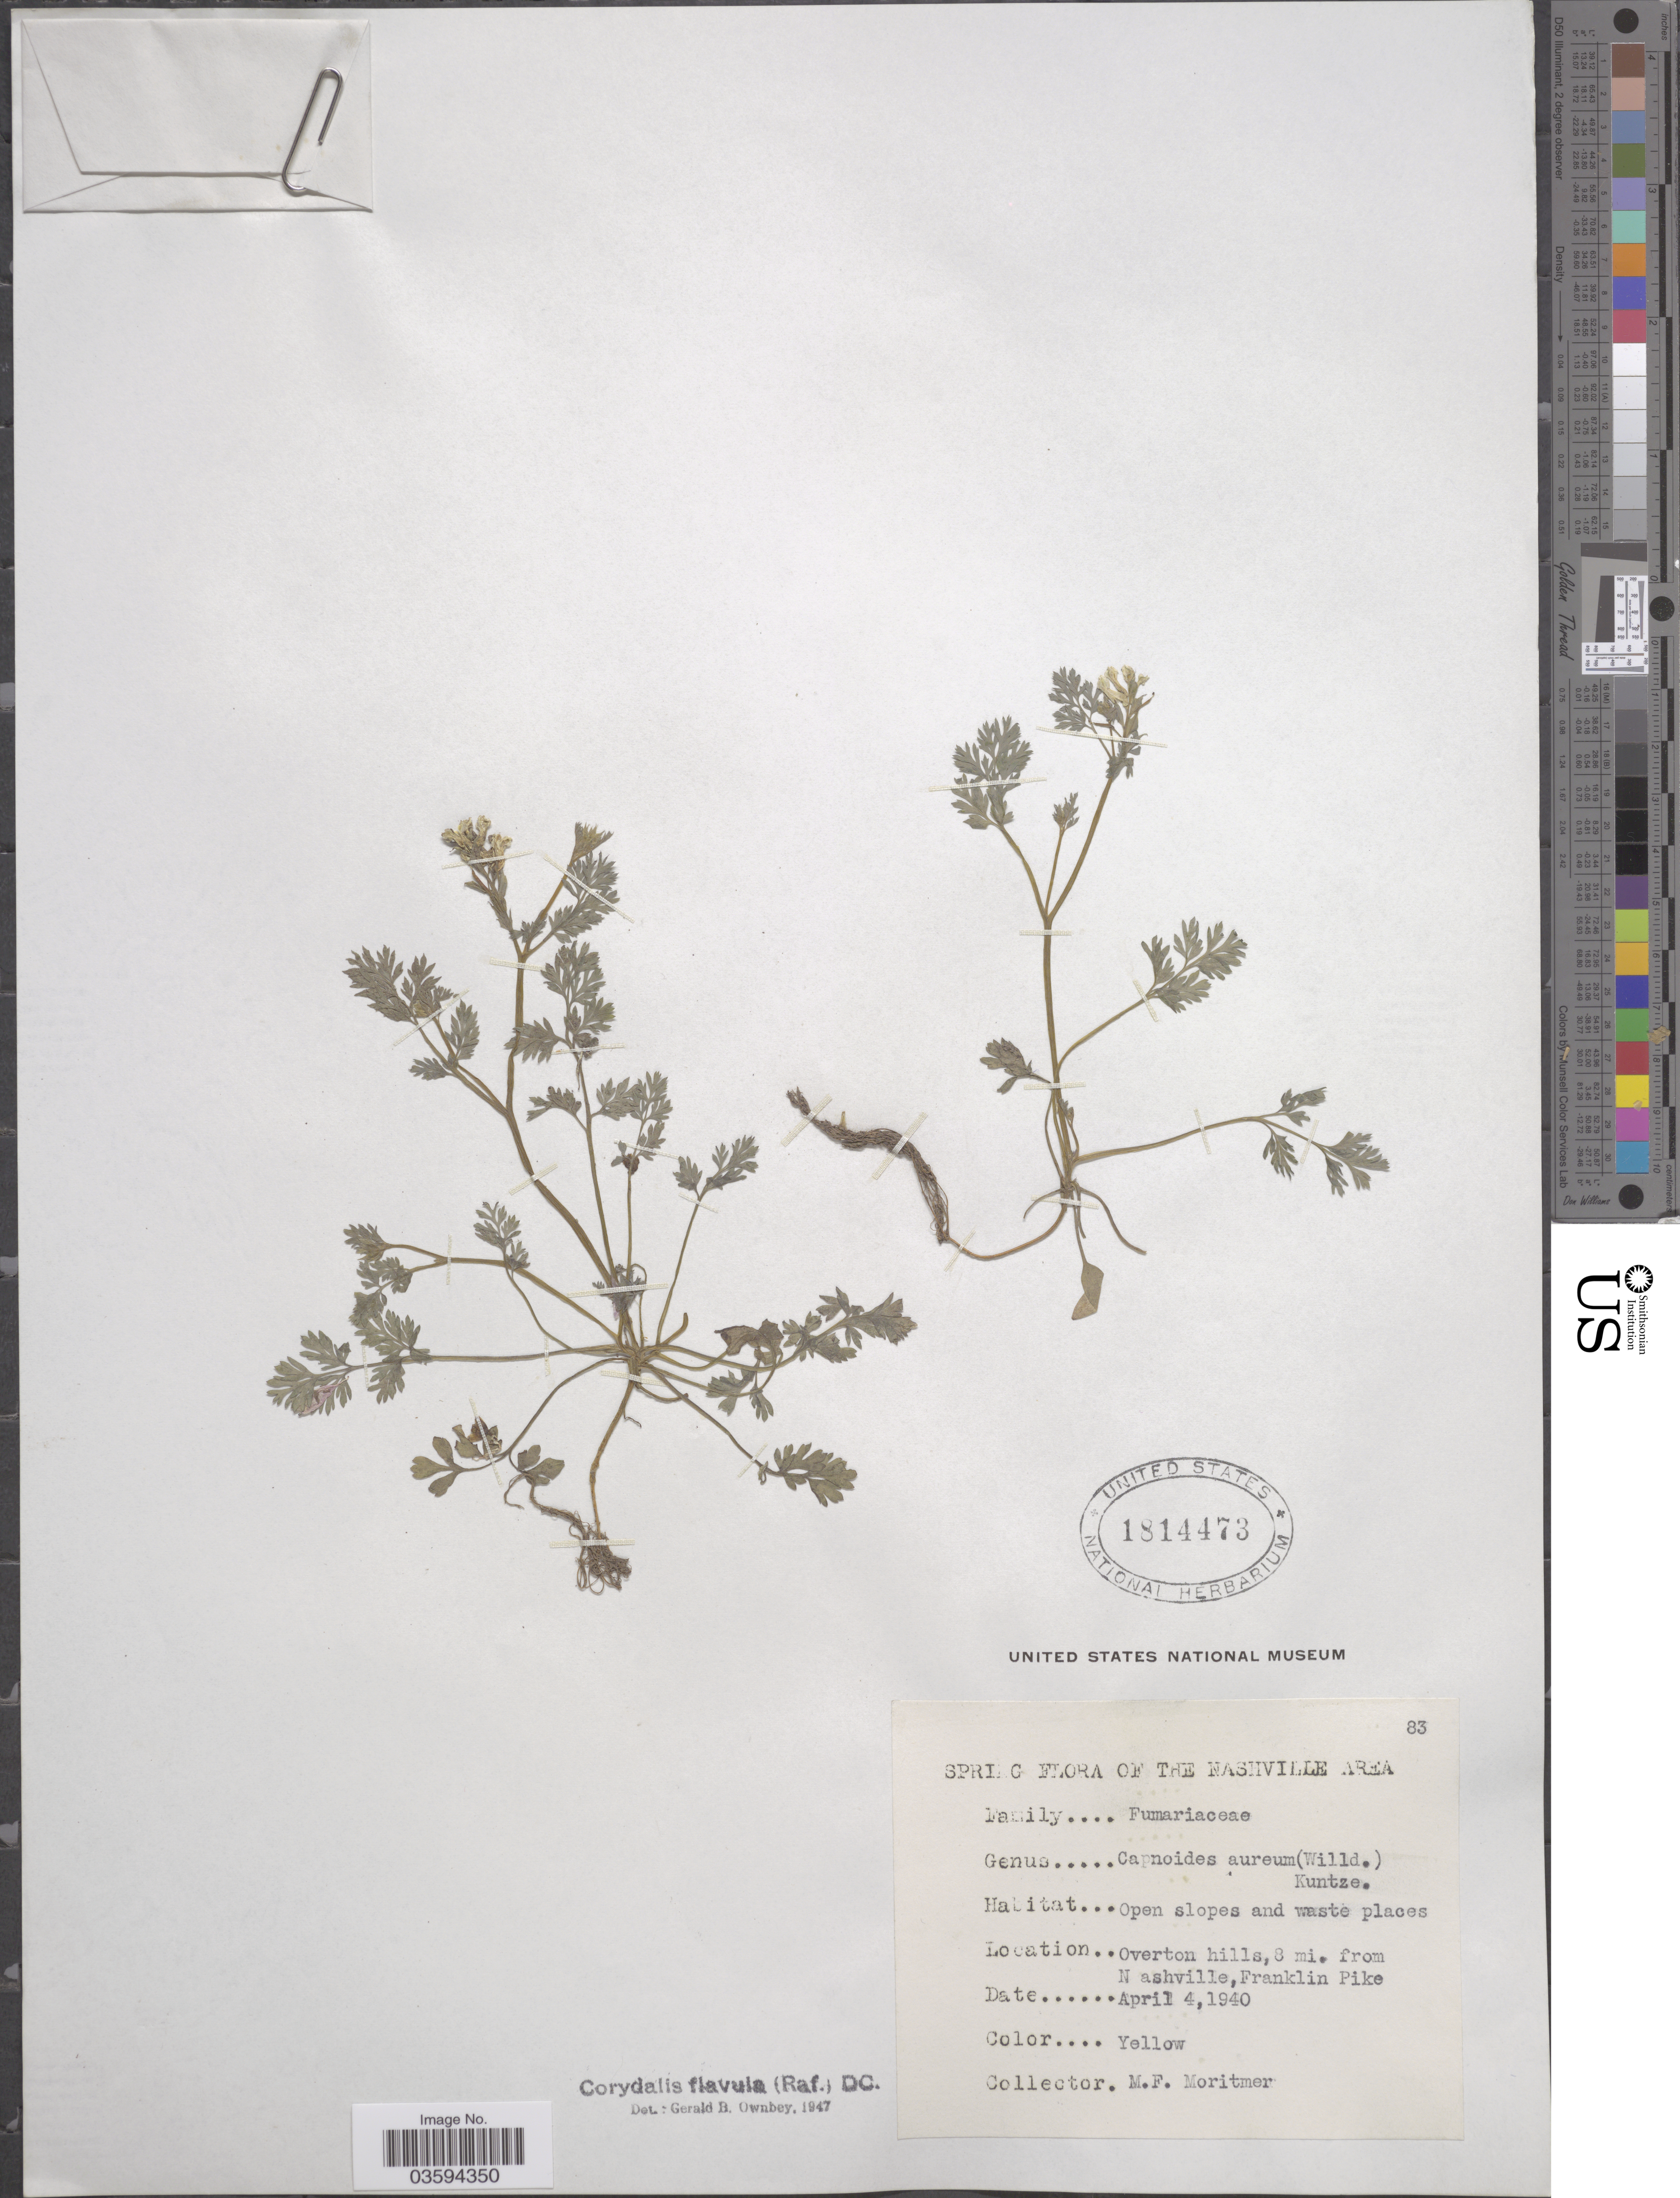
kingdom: Plantae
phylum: Tracheophyta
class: Magnoliopsida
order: Ranunculales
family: Papaveraceae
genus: Corydalis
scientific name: Corydalis flavula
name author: (Raf.) DC.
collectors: M. Mortimer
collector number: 83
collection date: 1940-04-04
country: United States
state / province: Tennessee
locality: The Nashville Area. Overton hills, 8 mi. from N ashville, Franklin Pike.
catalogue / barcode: US 1814473